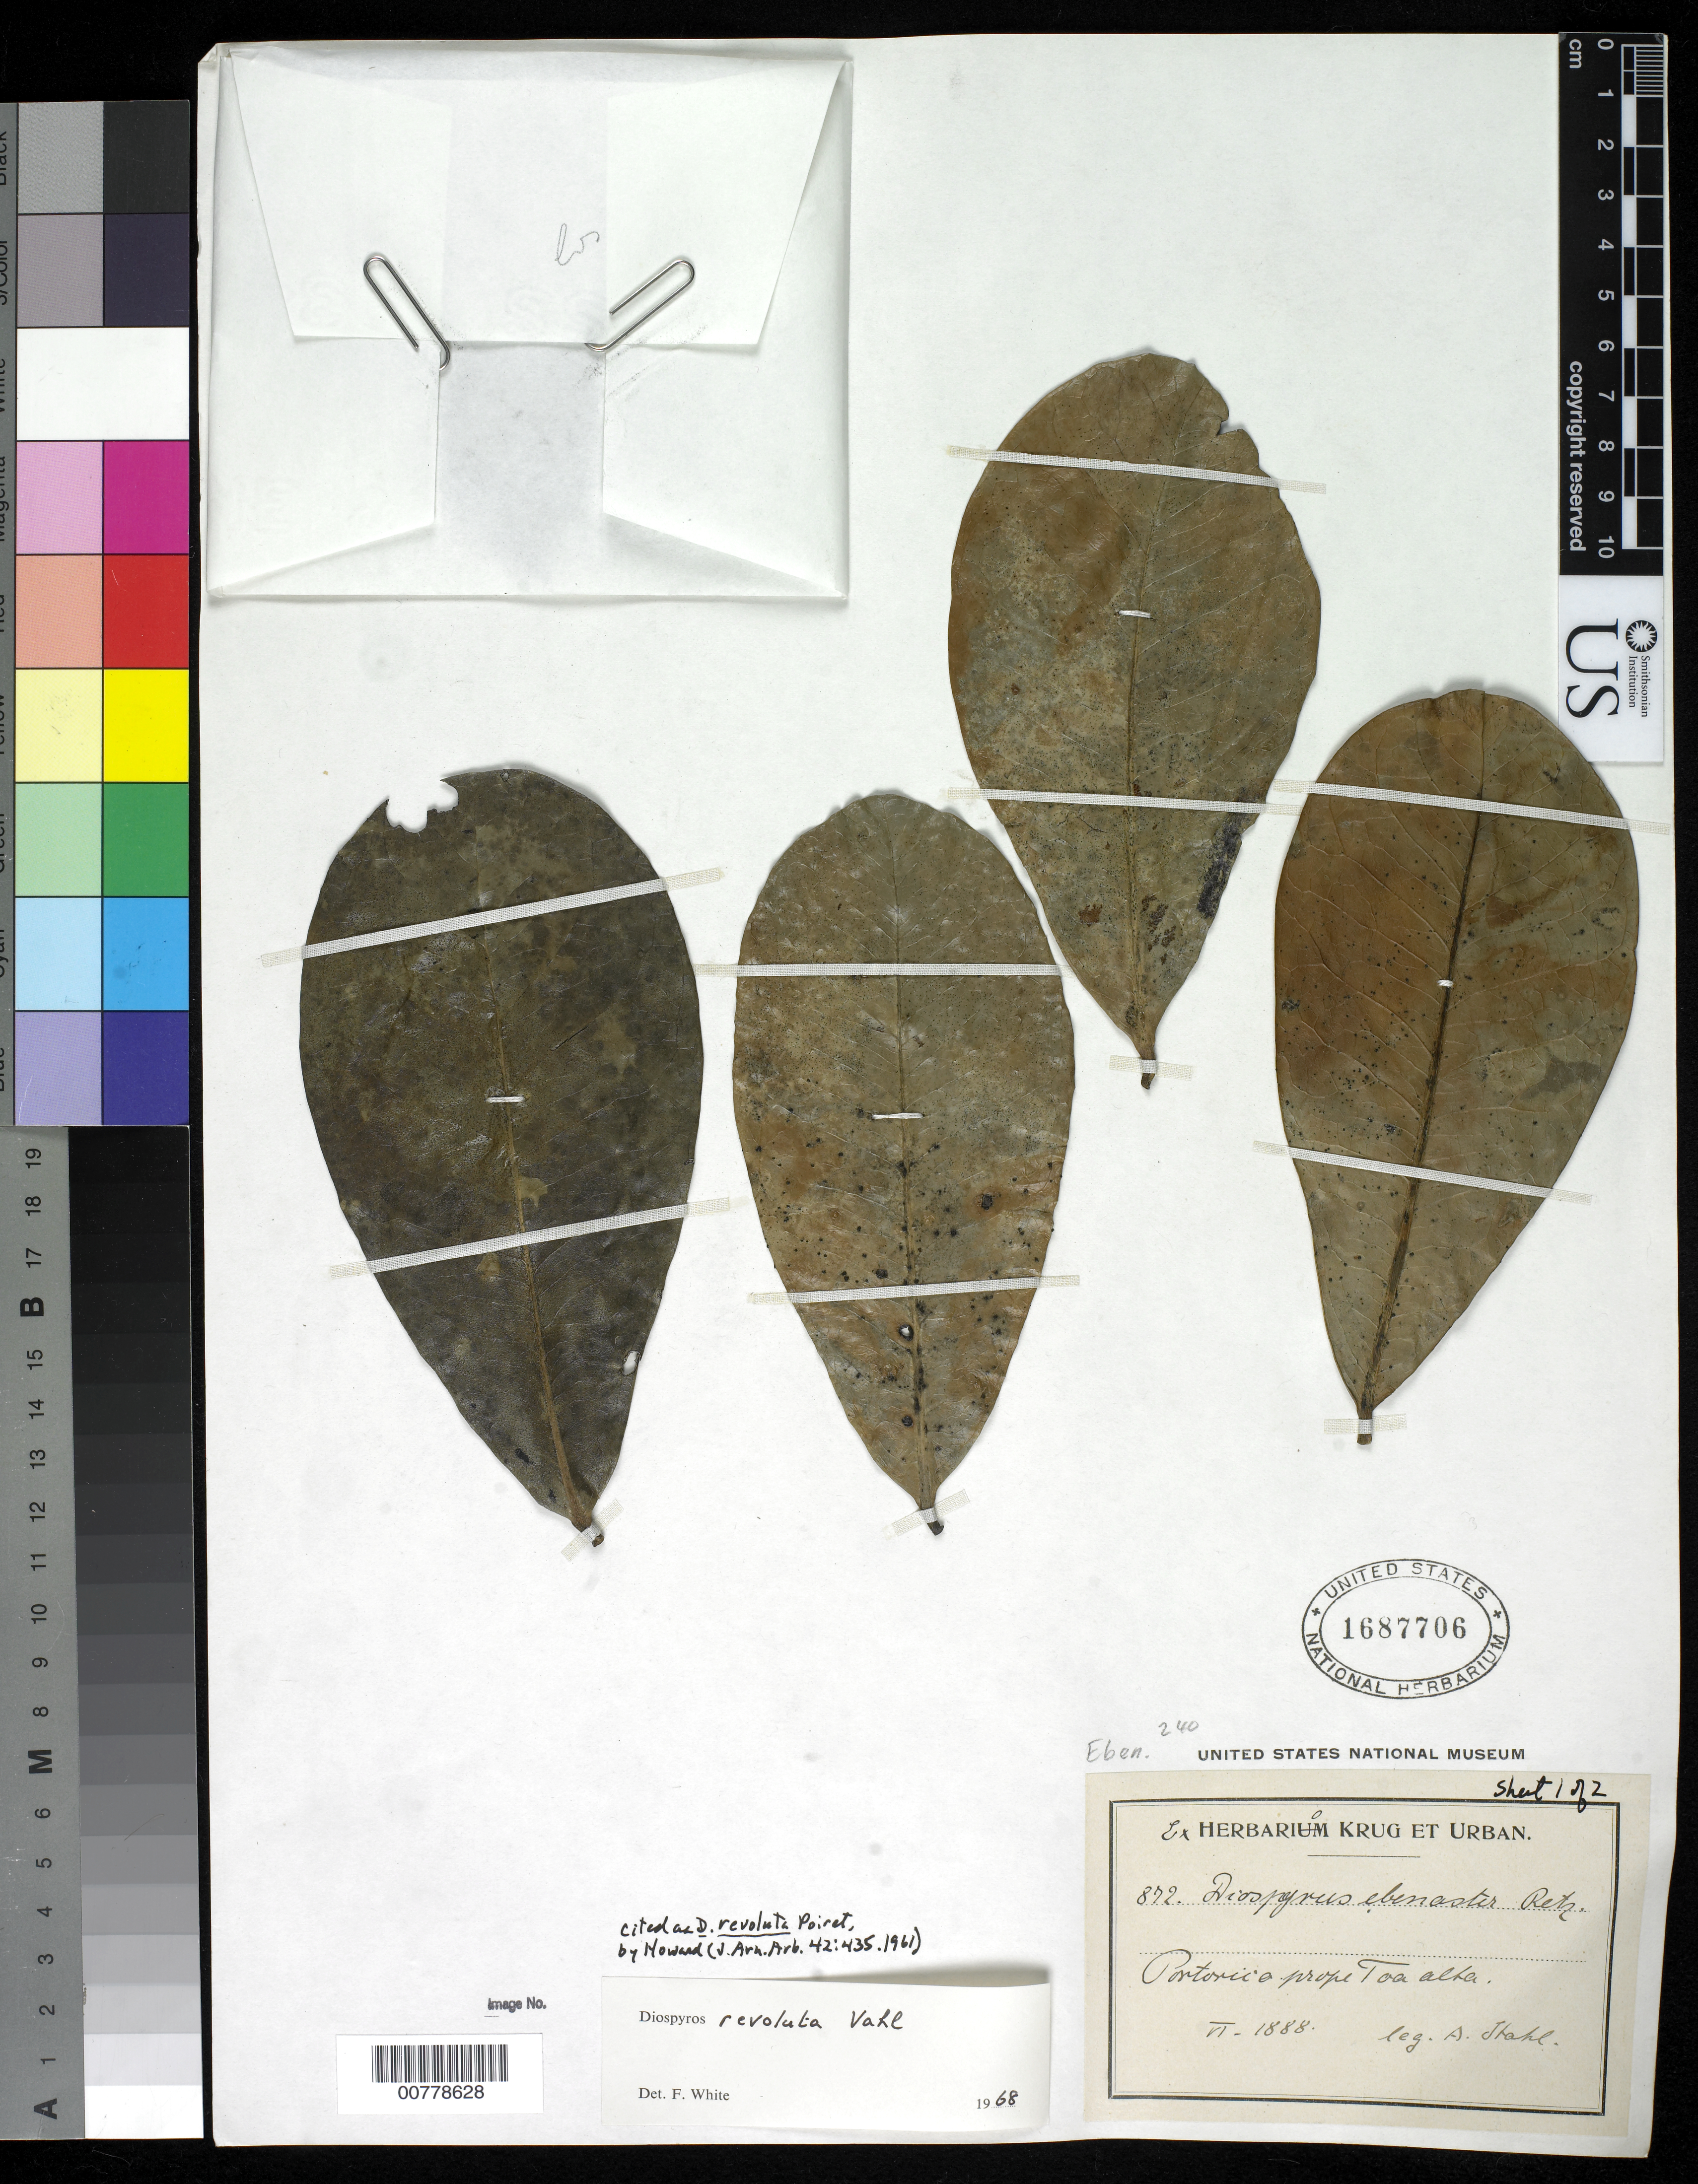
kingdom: Plantae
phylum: Tracheophyta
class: Magnoliopsida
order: Ericales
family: Ebenaceae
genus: Diospyros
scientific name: Diospyros revoluta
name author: Poir.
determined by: Nicolson, Dan H.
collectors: A. Stahl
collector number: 872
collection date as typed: Jun 1888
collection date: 1888-06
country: Puerto Rico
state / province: Toa Alta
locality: Prope Toa Alta.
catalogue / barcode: US 1687706